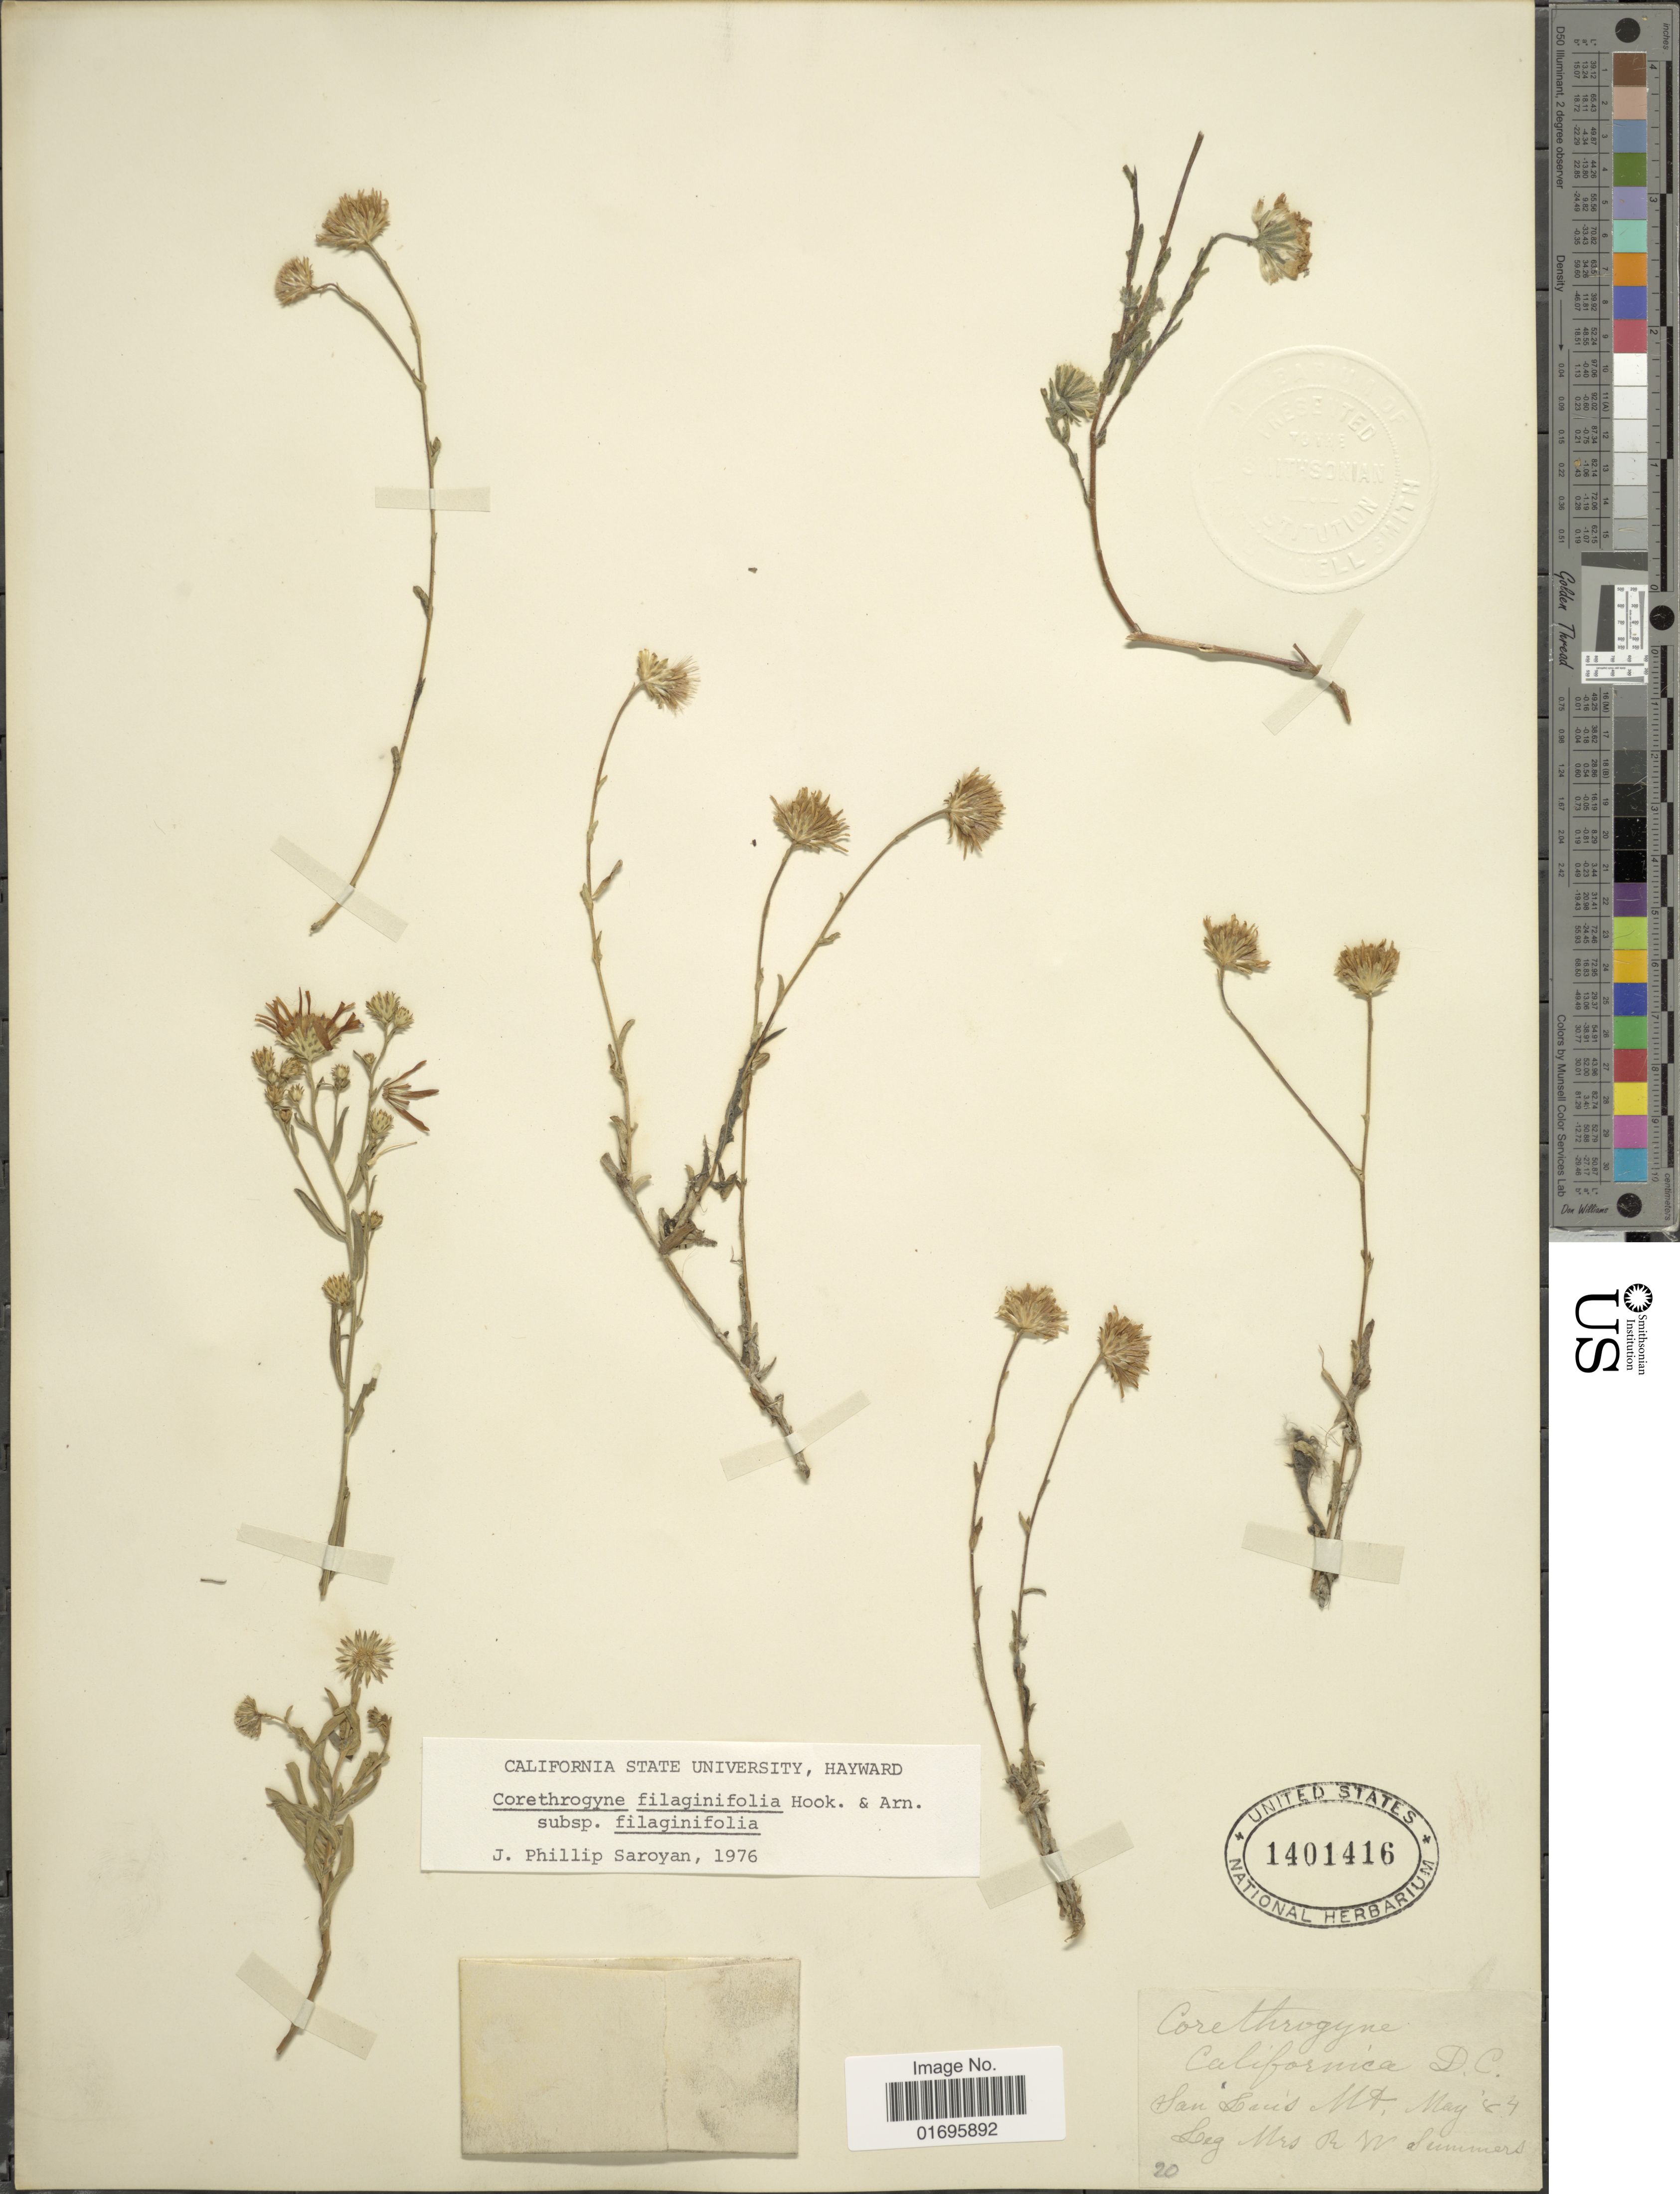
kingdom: Plantae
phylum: Tracheophyta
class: Magnoliopsida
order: Asterales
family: Asteraceae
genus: Corethrogyne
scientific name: Corethrogyne filaginifolia var. filaginifolia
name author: (Hook.) Nutt.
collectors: R. Summers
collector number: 20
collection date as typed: Transcribed d/m/y: /5/84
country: United States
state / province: California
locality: California D.C. San Laus Mt.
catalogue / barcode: US 1401416